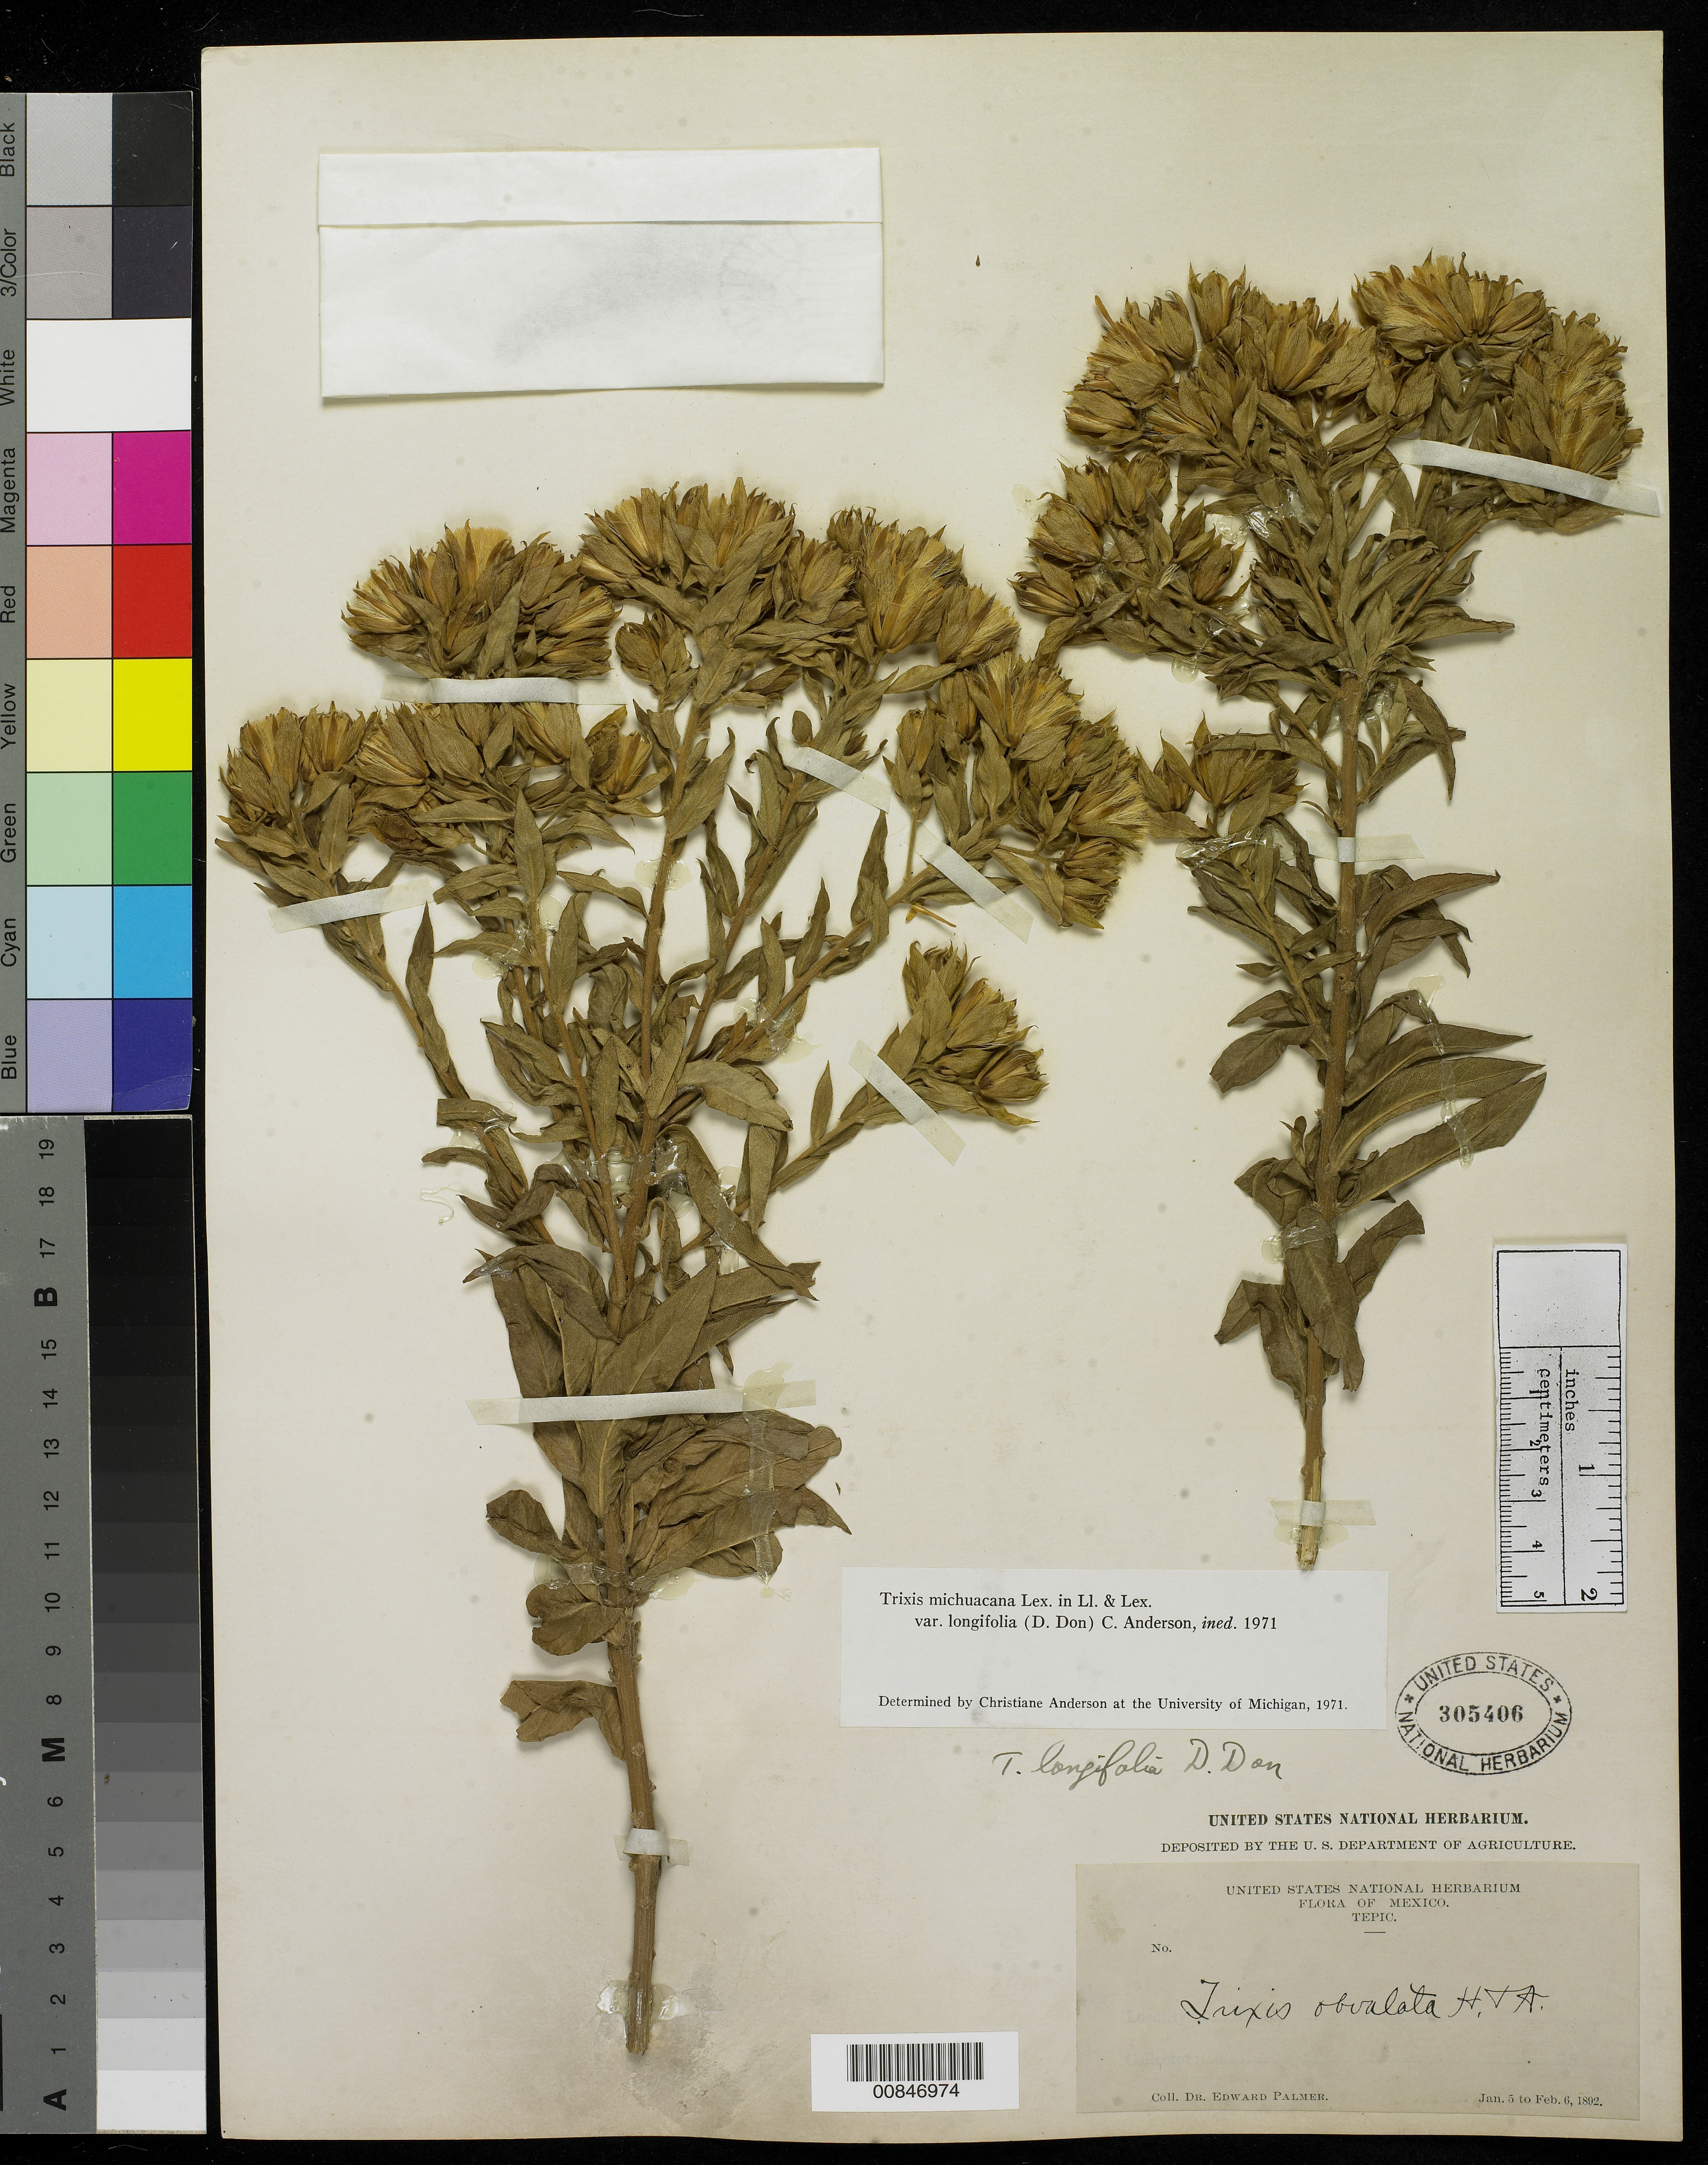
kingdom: Plantae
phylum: Tracheophyta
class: Magnoliopsida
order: Asterales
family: Asteraceae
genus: Trixis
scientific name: Trixis michuacana var. longifolia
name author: (D. Don) C.E. Anderson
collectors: E. Palmer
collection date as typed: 05 Jan 1892 to 06 Feb 1892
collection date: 1892-01-05/1892-02-06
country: Mexico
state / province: Nayarit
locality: Tepic, Nayarit.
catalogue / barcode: US 305406